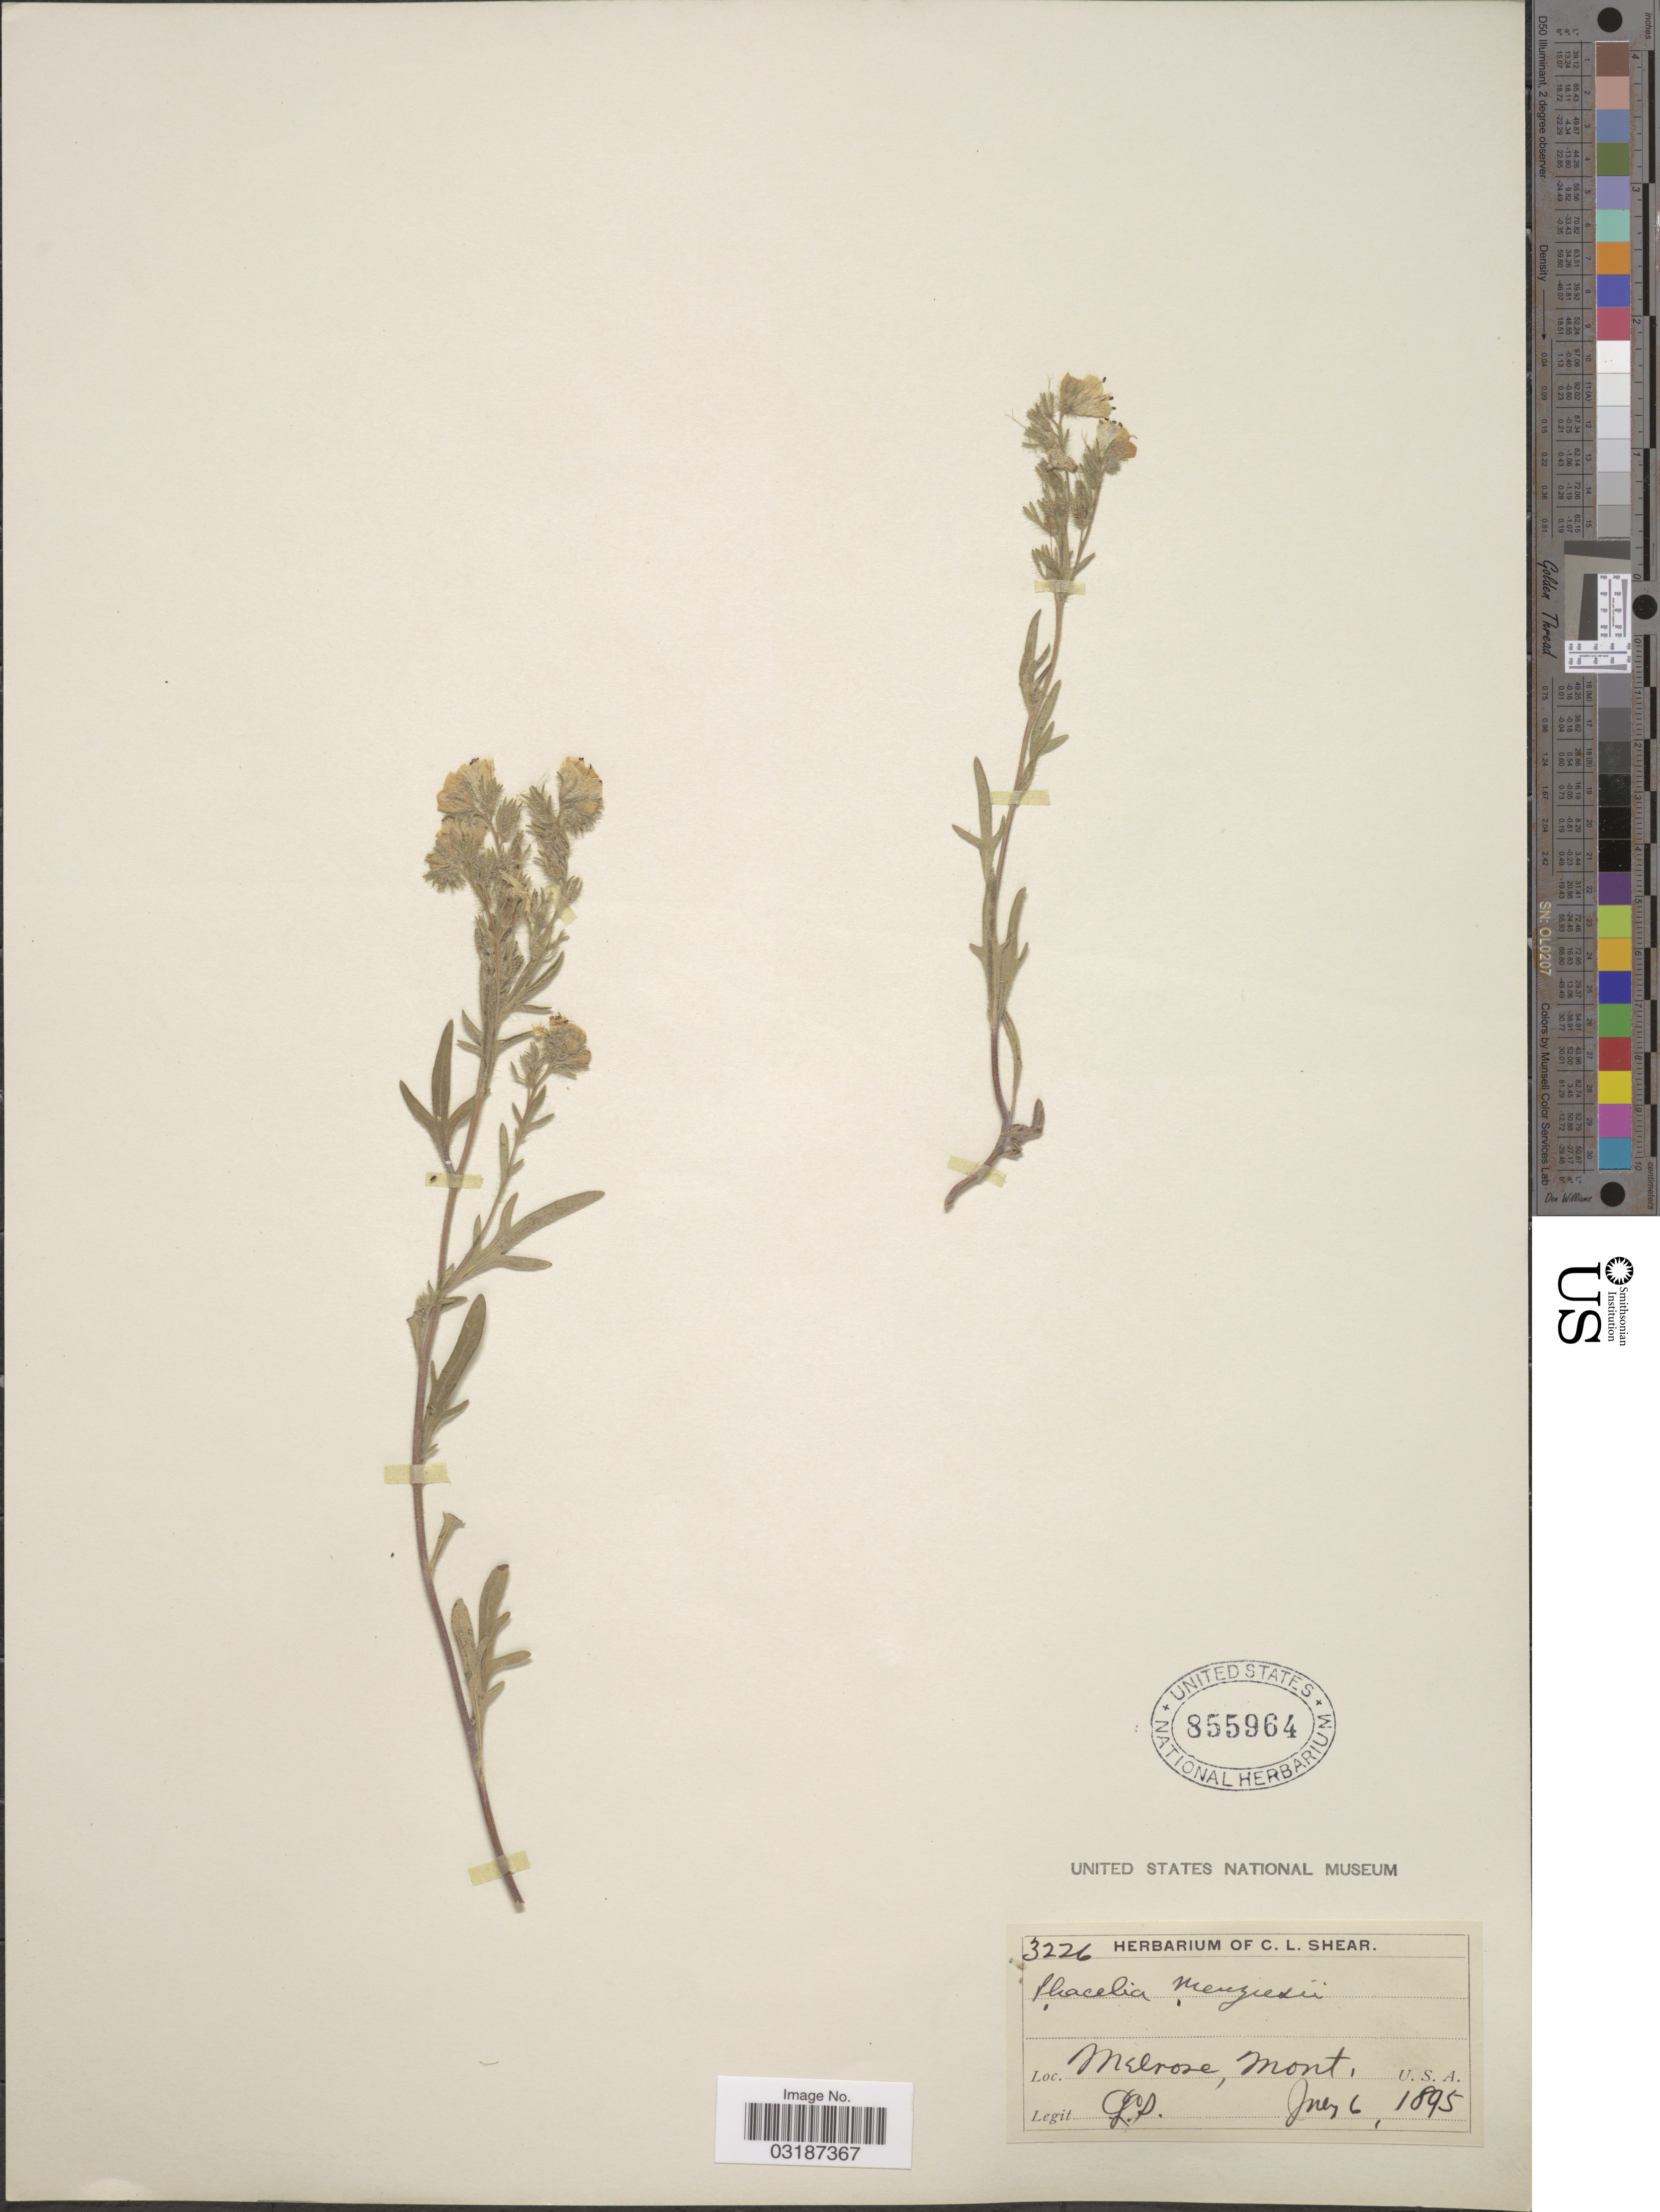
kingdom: Plantae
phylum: Tracheophyta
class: Magnoliopsida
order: Boraginales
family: Hydrophyllaceae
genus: Phacelia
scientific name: Phacelia linearis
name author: (Pursh) Holz.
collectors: C. L. Shear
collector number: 3226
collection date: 1895-07-06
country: United States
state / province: Montana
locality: Melrose.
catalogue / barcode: US 855964